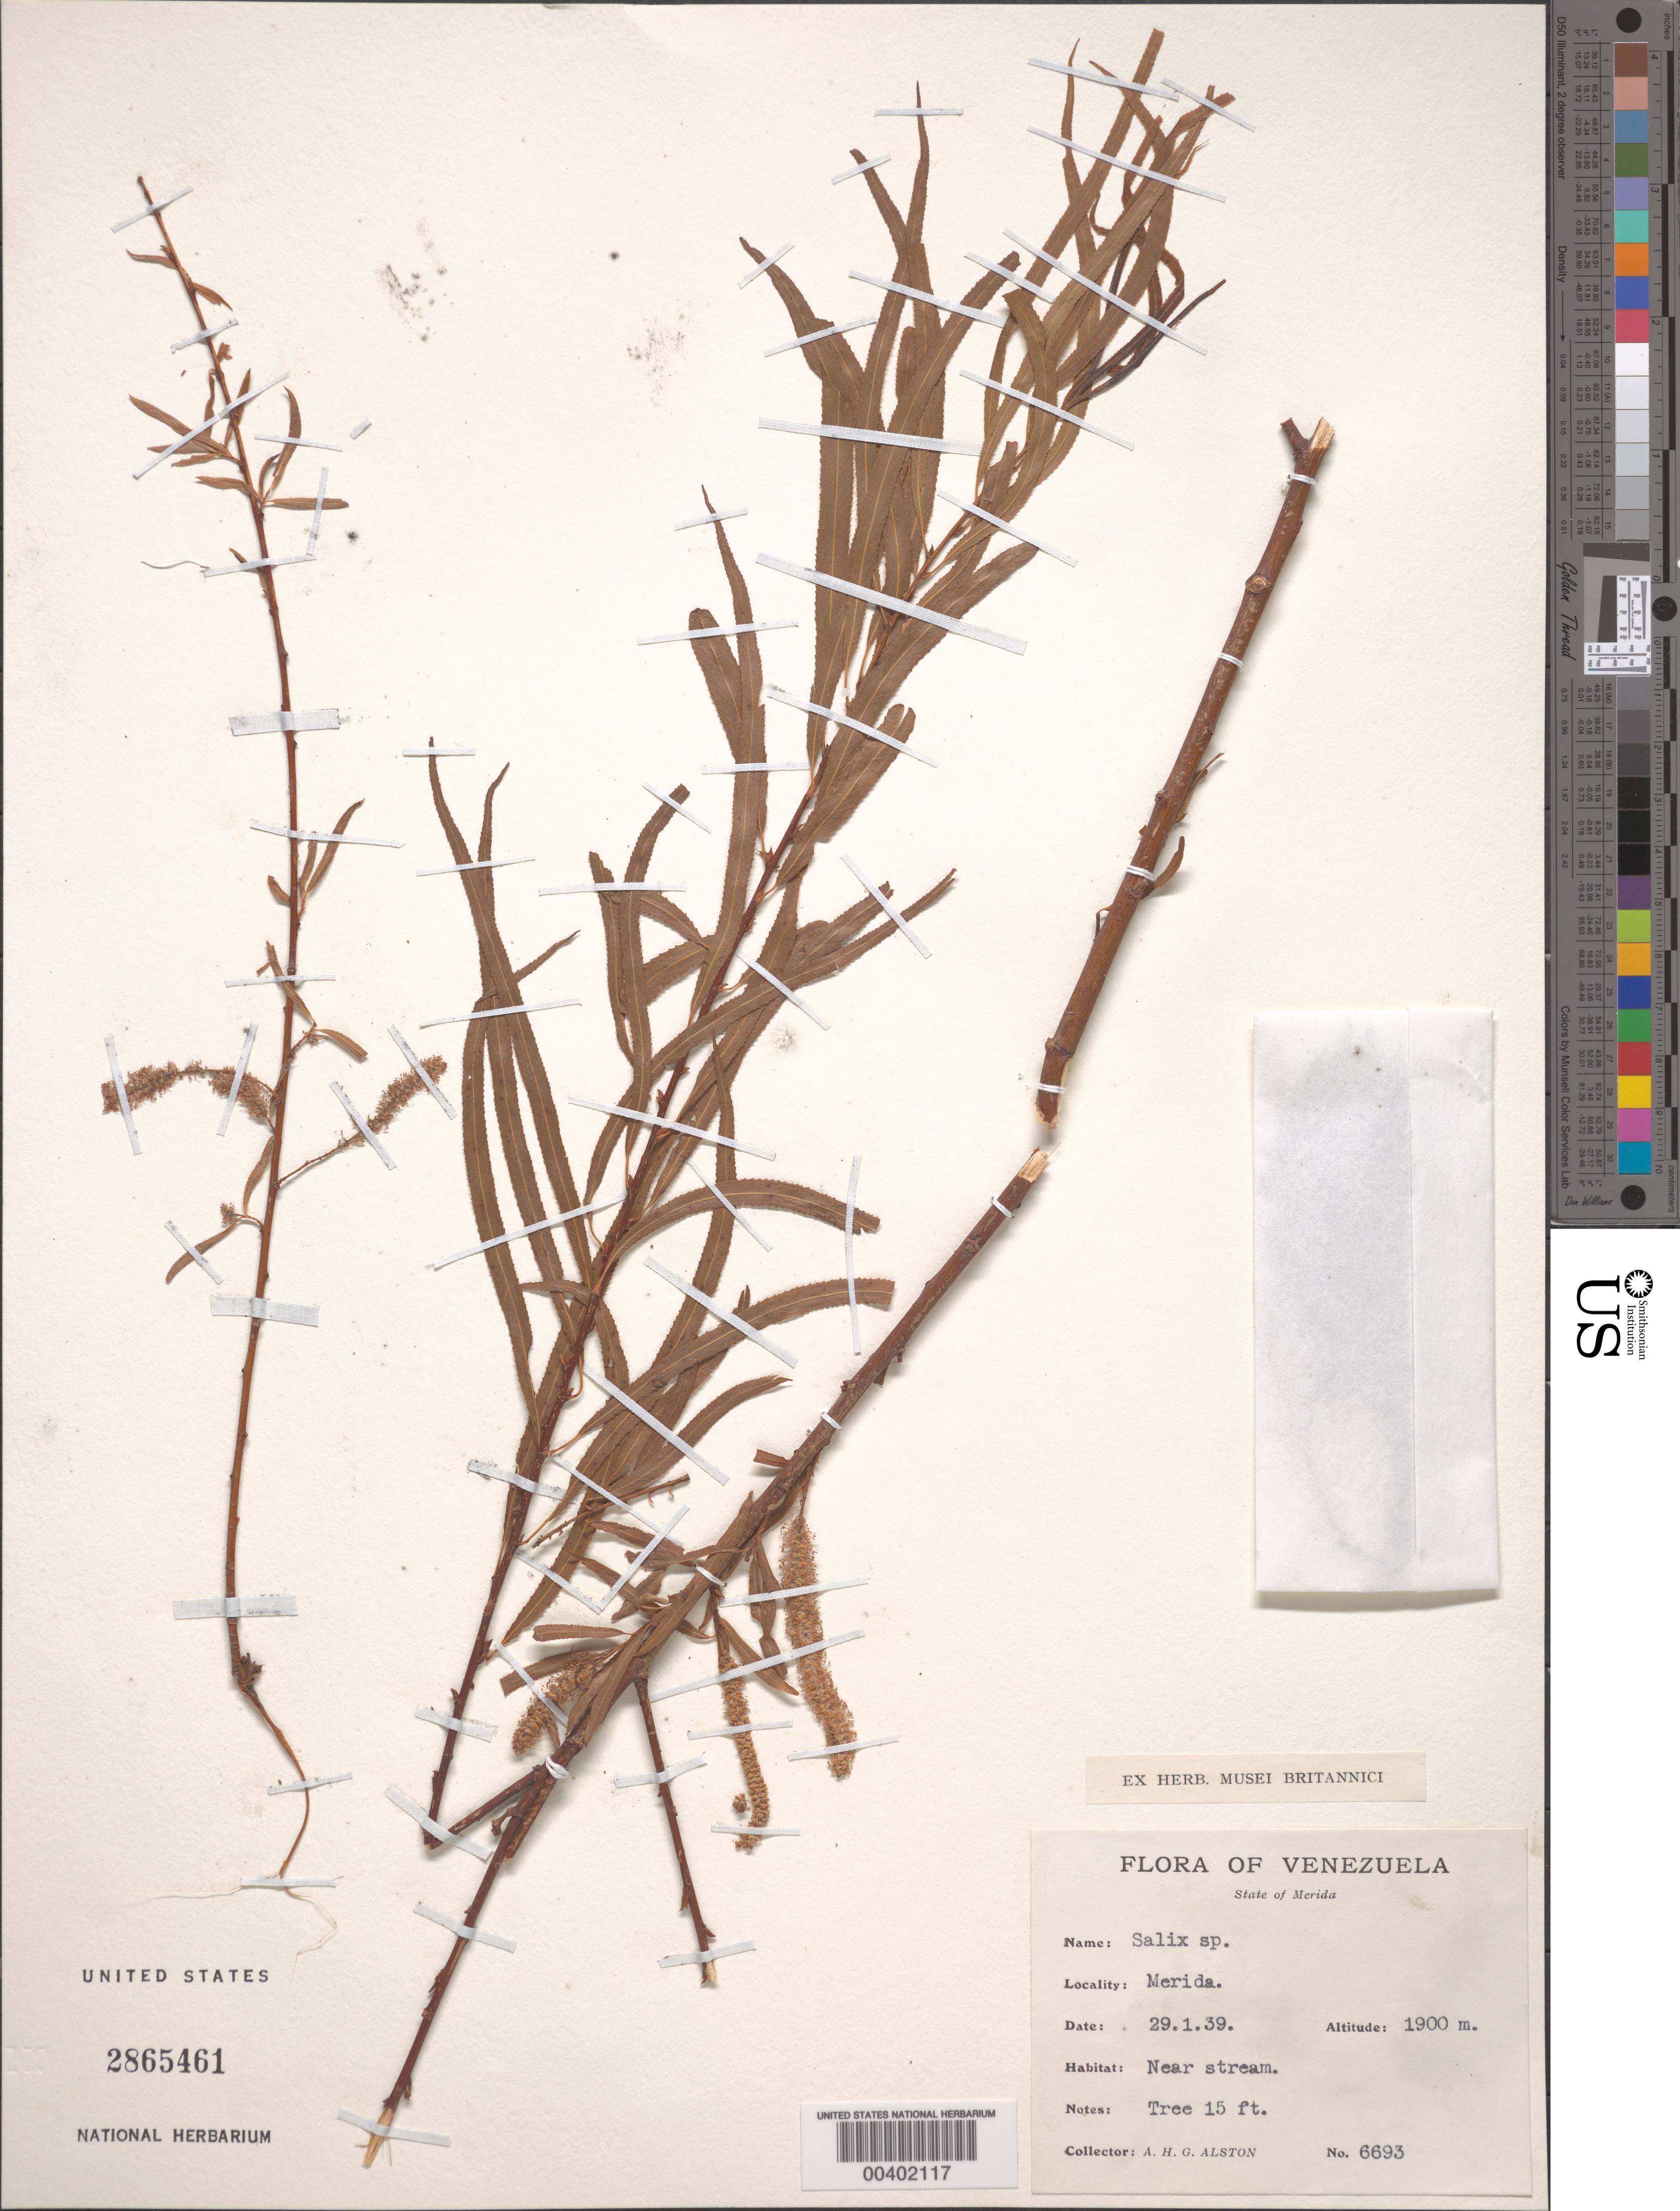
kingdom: Plantae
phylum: Tracheophyta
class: Magnoliopsida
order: Malpighiales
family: Salicaceae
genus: Salix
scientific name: Salix sp.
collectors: A. H. Alston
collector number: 6693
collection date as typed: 29 Jan 1939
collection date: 1939-01-29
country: Venezuela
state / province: Mérida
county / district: Libertador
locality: Mérida Merida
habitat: Near stream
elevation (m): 1900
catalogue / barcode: US 2865461